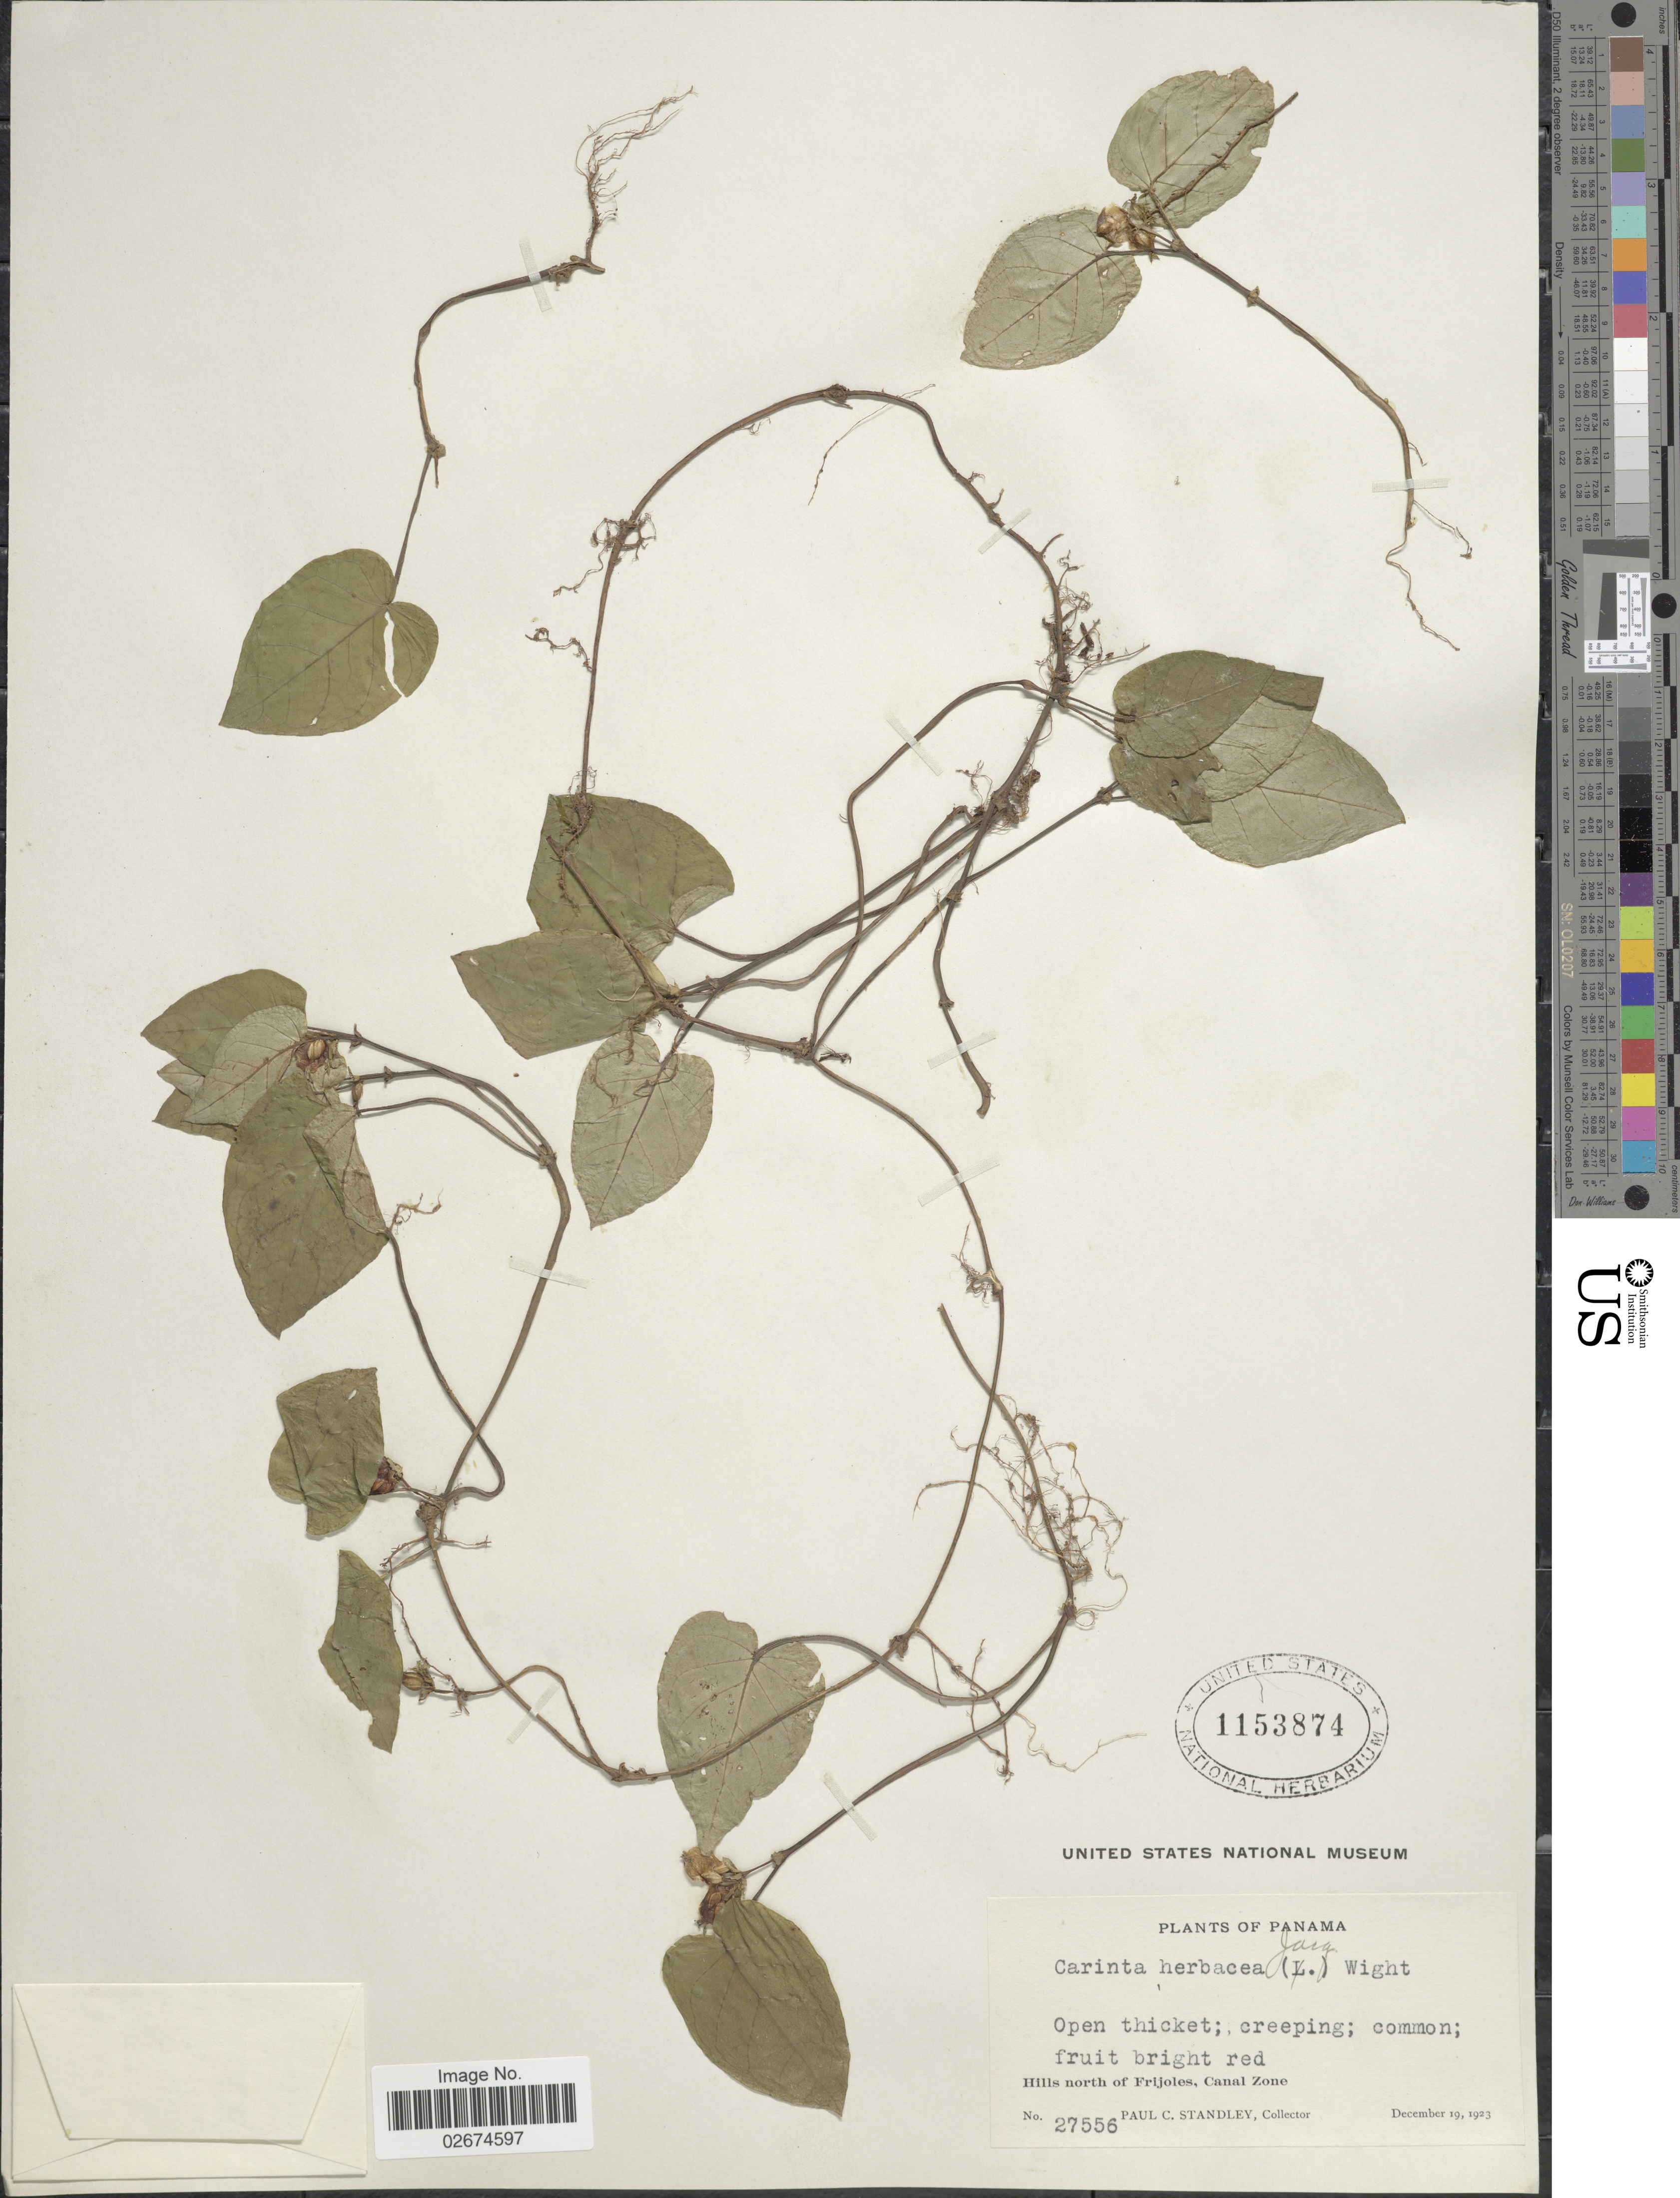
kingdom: Plantae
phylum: Tracheophyta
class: Magnoliopsida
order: Gentianales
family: Rubiaceae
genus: Geophila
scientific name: Geophila herbacea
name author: (Jacq.) K. Schum.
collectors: P. C. Standley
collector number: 27556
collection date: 1923-12-19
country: Panama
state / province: Colón / Panamá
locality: Hills north of Frijoles, Canal Zone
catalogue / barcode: US 1153874